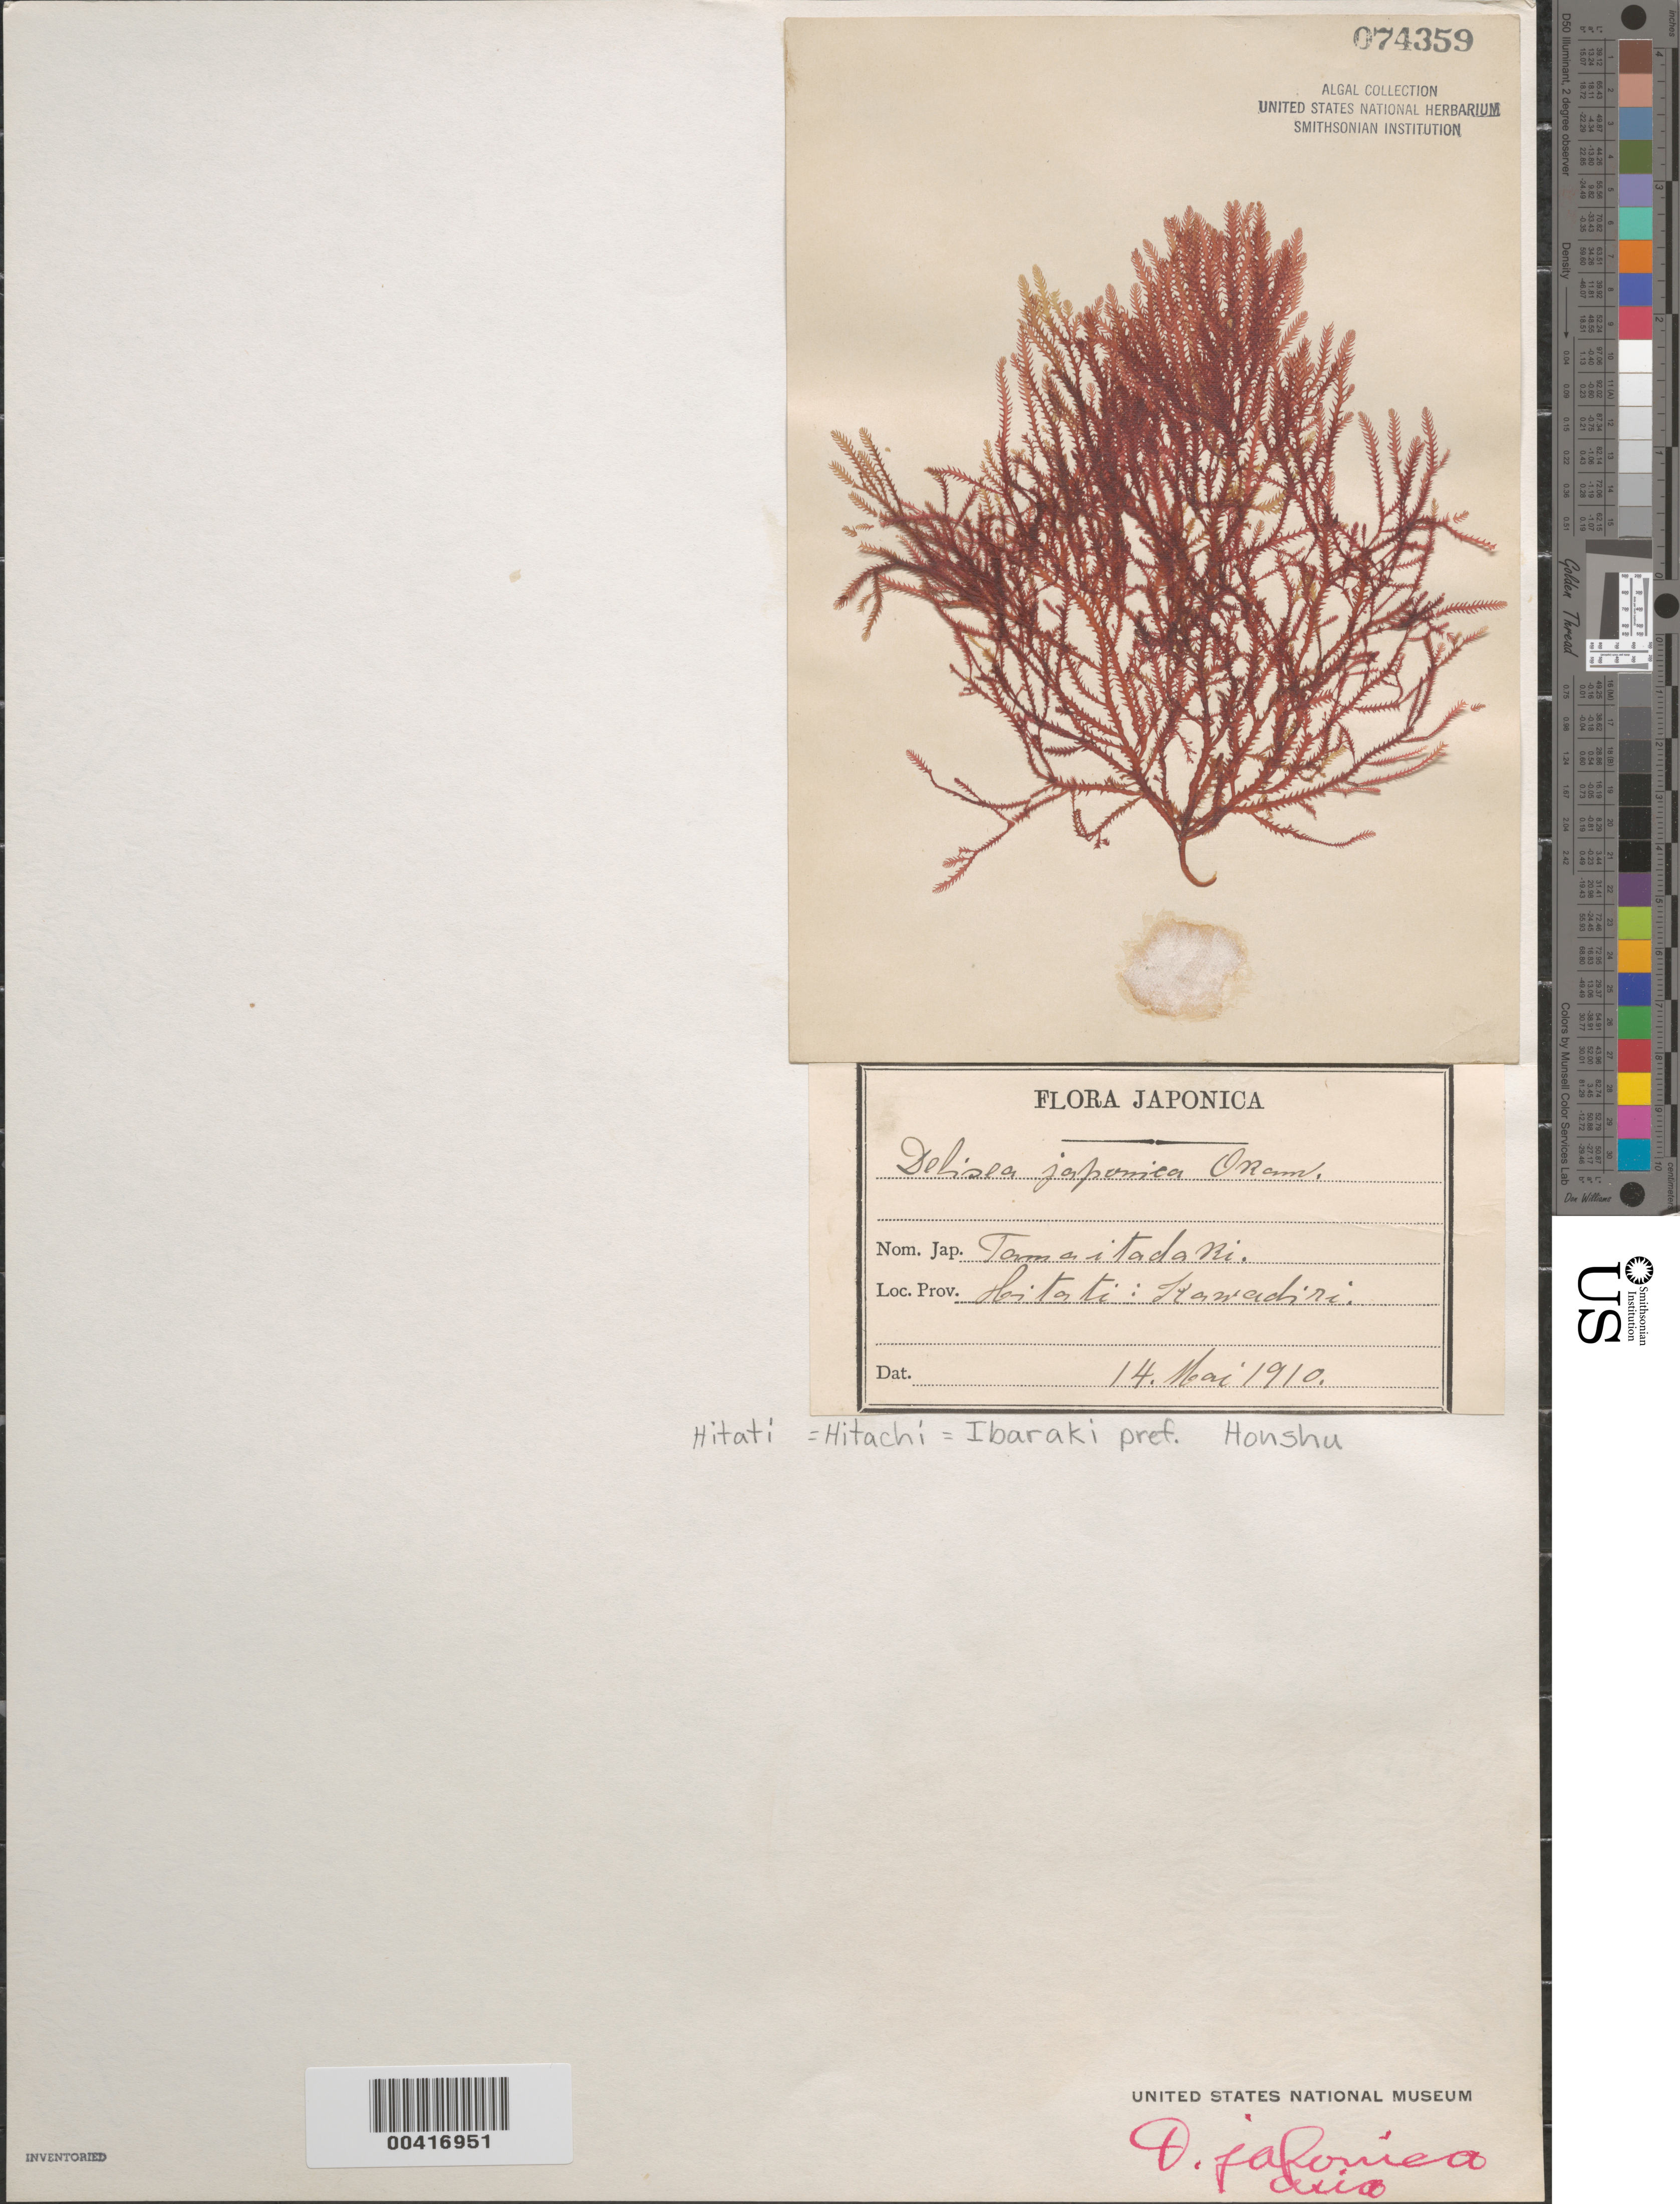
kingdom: Plantae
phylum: Rhodophyta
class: Florideophyceae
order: Bonnemaisoniales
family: Bonnemaisoniaceae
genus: Delisea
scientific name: Delisea pulchra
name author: (Grev.) Mont.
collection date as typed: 14 May 1910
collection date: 1910-05-14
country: Japan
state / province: Ibaraki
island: Honshu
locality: Kawajiri (Kawadiri)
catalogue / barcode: US 74359